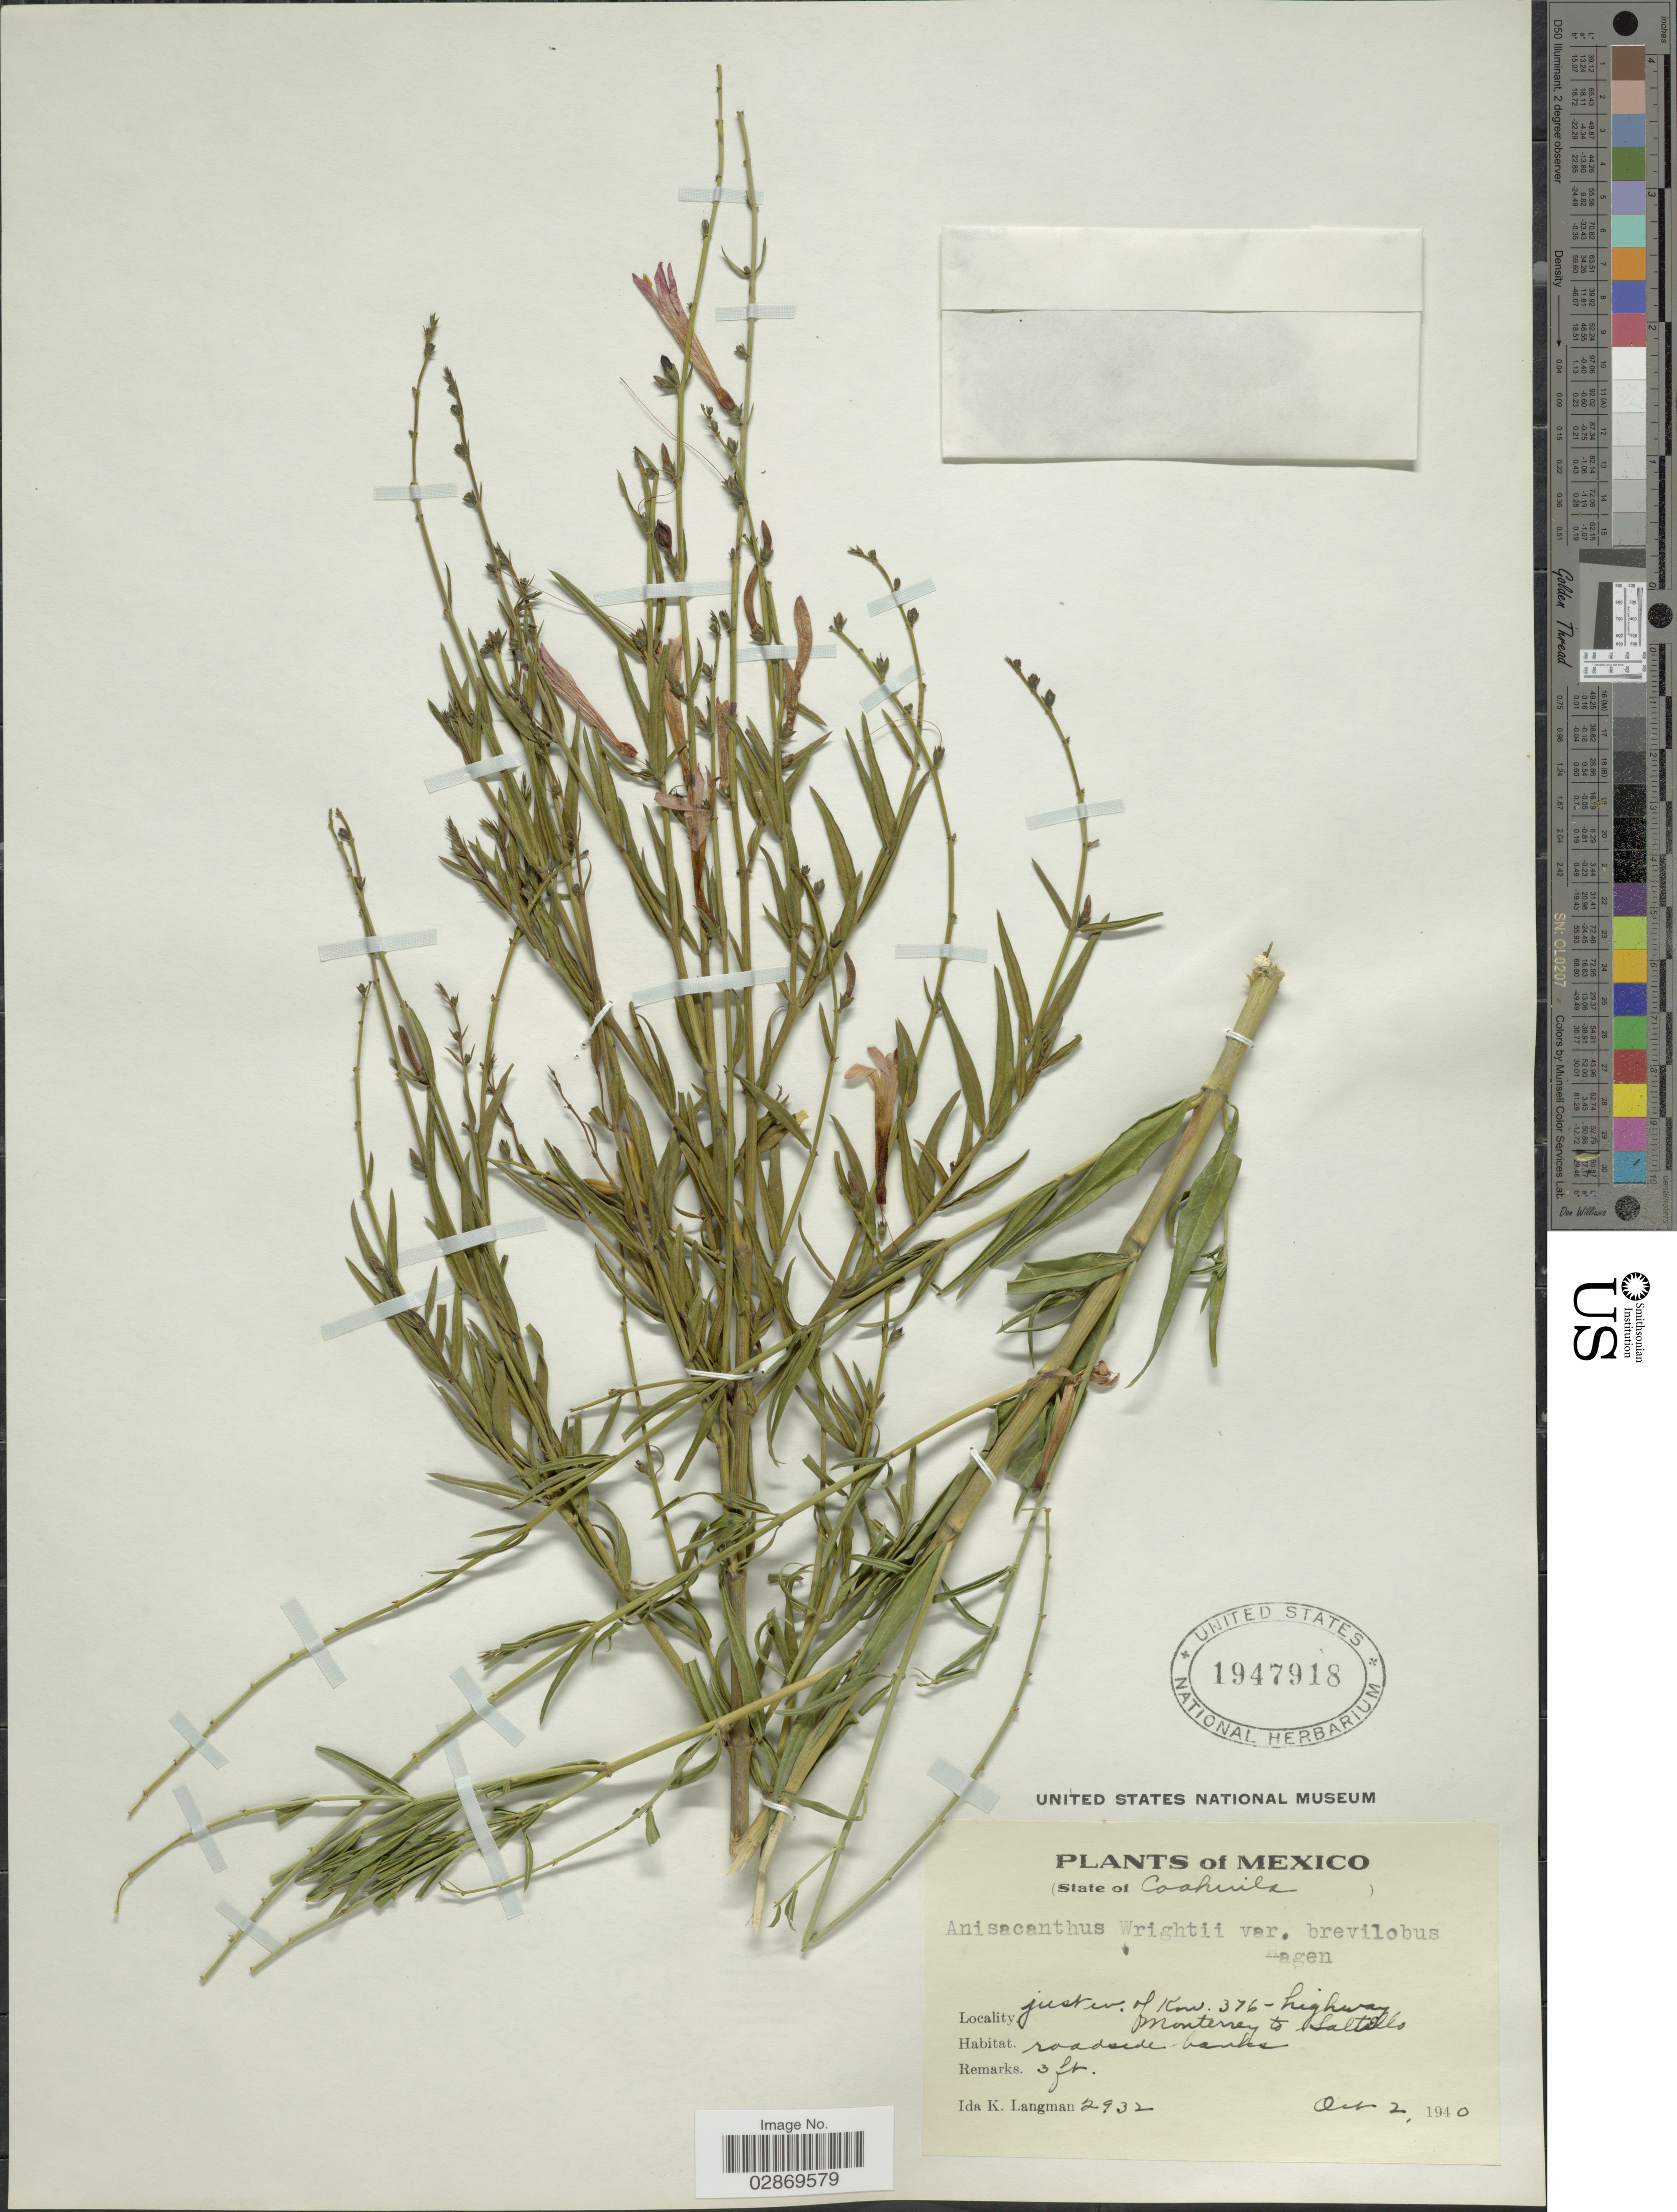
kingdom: Plantae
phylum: Tracheophyta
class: Magnoliopsida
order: Lamiales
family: Acanthaceae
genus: Anisacanthus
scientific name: Anisacanthus wrightii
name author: (Torr.) A. Gray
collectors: I. K. Langman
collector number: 2932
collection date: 1940-10-02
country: Mexico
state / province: Coahuila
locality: Just w. of Kew. 376- highway Monterrey to Saltillo.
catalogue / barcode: US 1947918